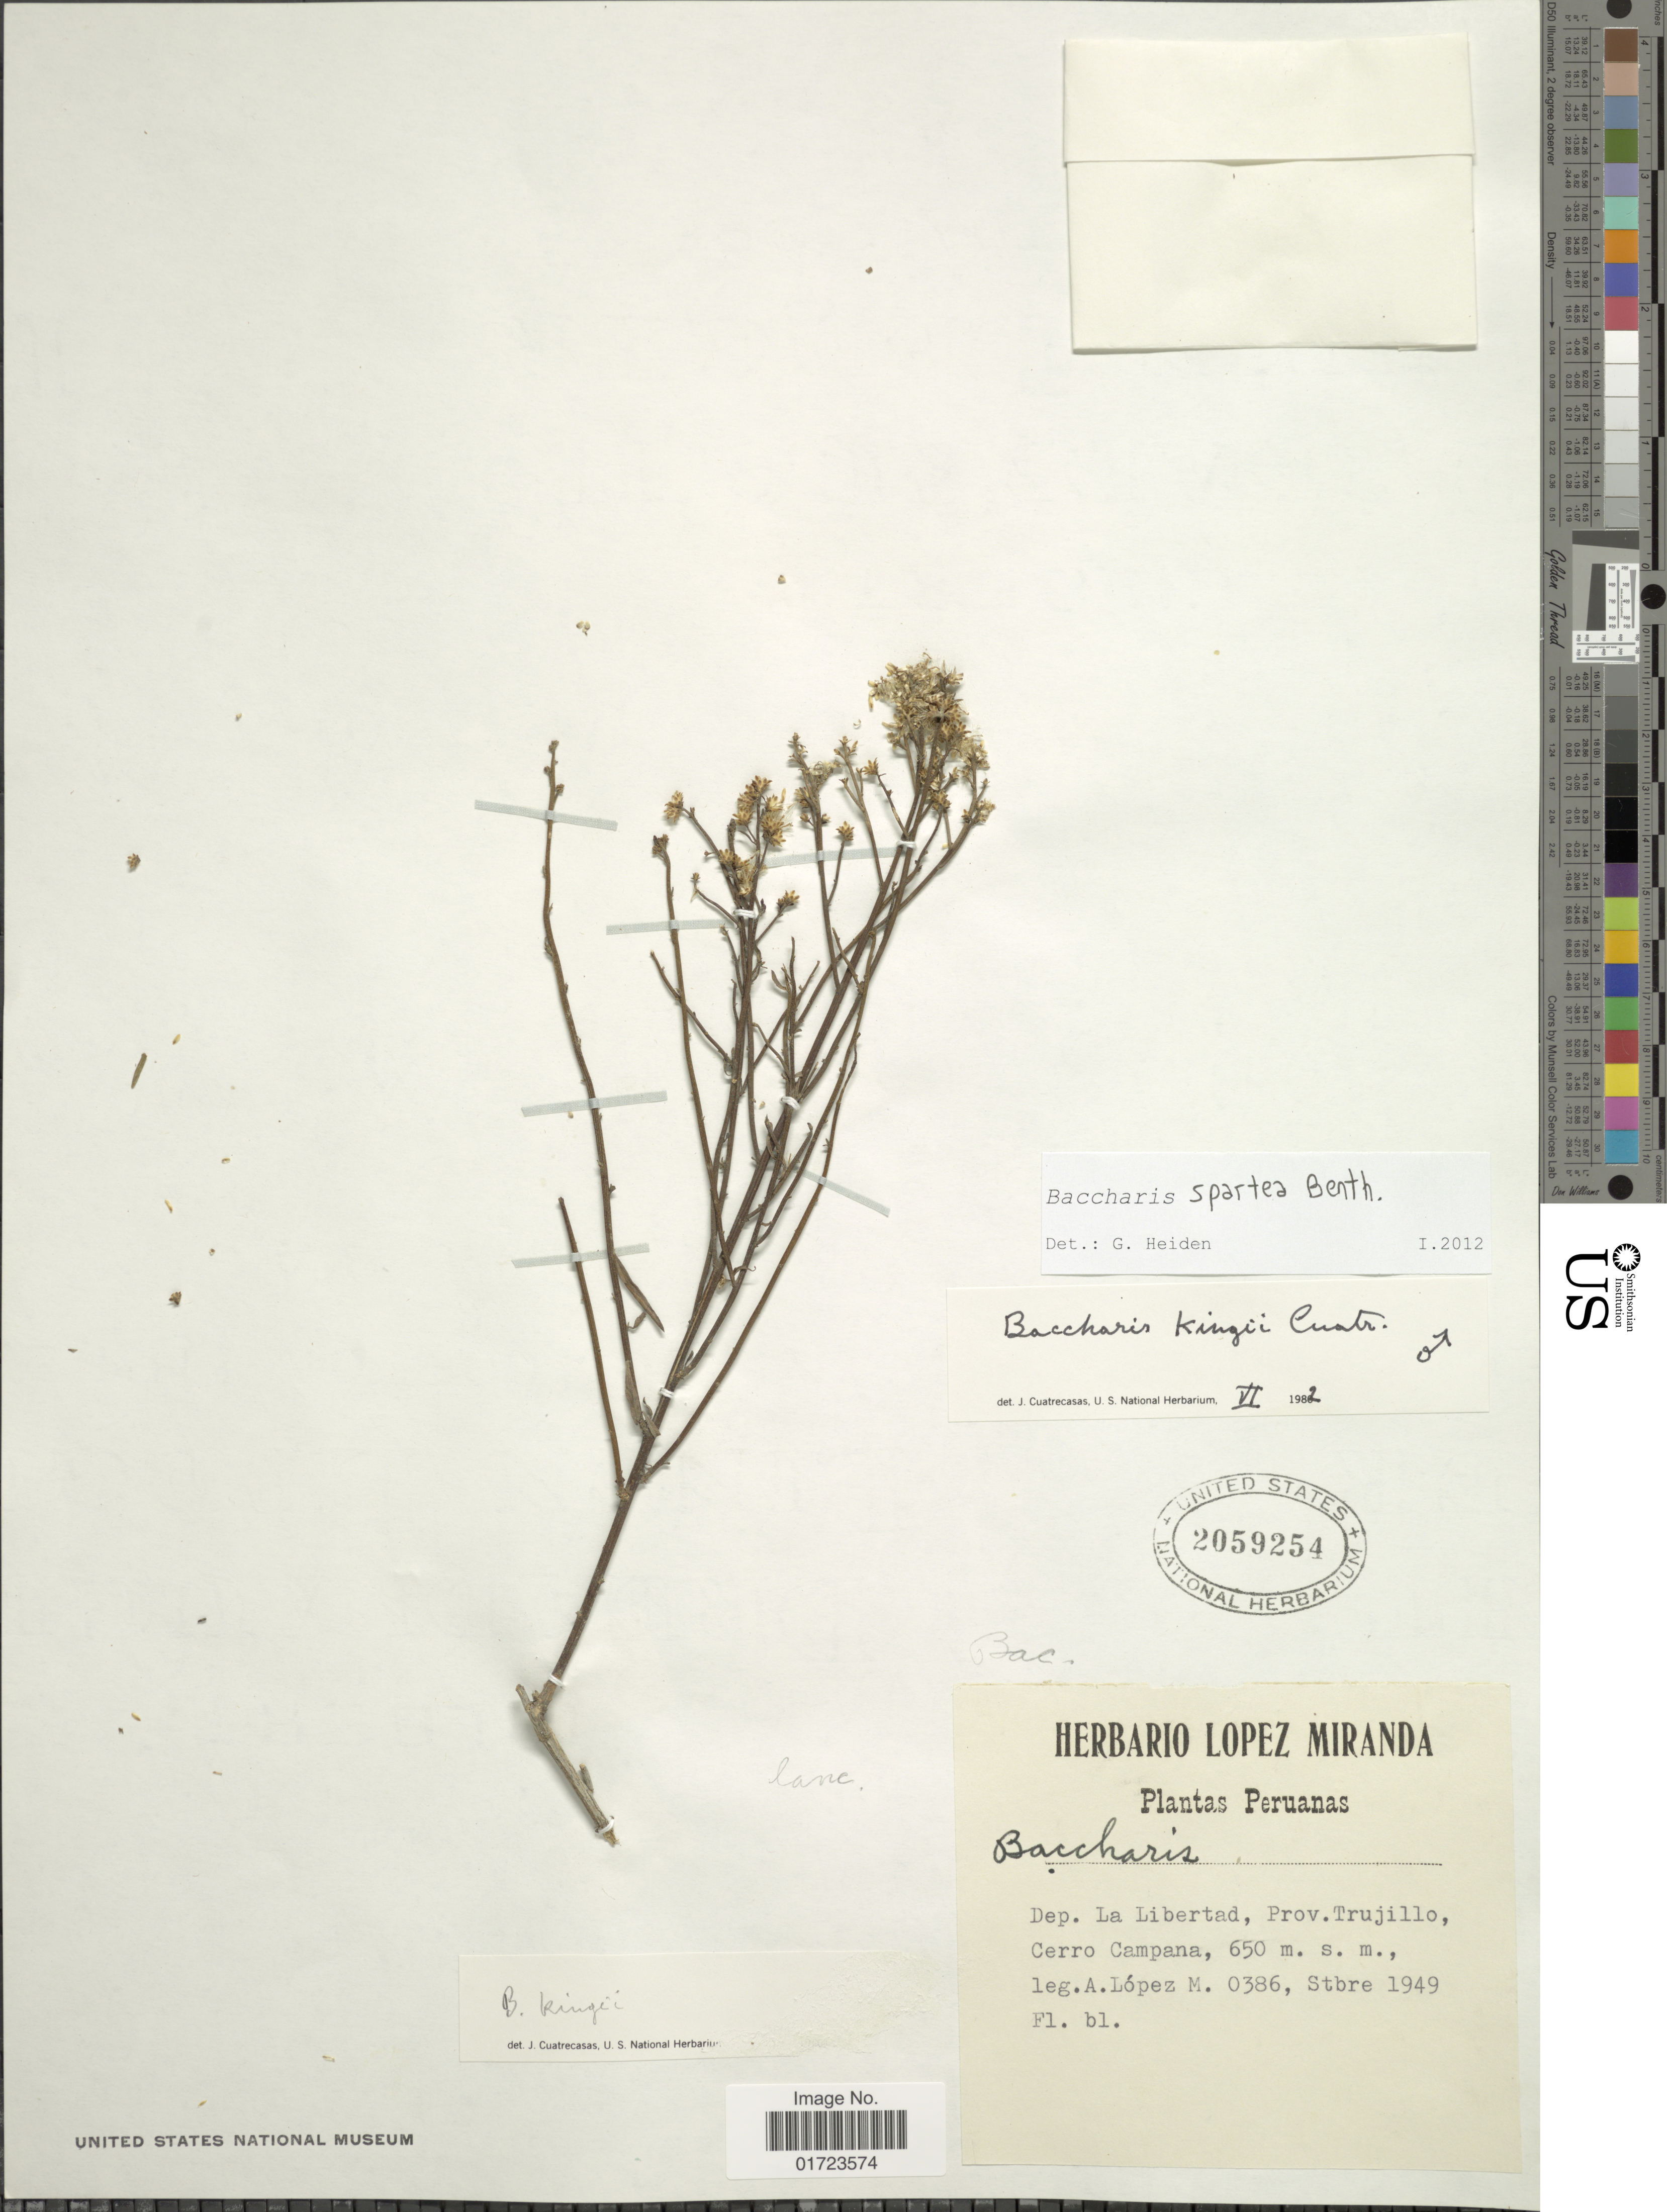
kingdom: Plantae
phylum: Tracheophyta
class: Magnoliopsida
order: Asterales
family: Asteraceae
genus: Baccharis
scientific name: Baccharis spartea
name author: Benth.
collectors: A. López M.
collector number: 0386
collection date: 1949-09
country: Peru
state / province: La Libertad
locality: Dep. La Libertad, Prov. Trujillo. Cerro Campana.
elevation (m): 650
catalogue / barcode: US 2059254